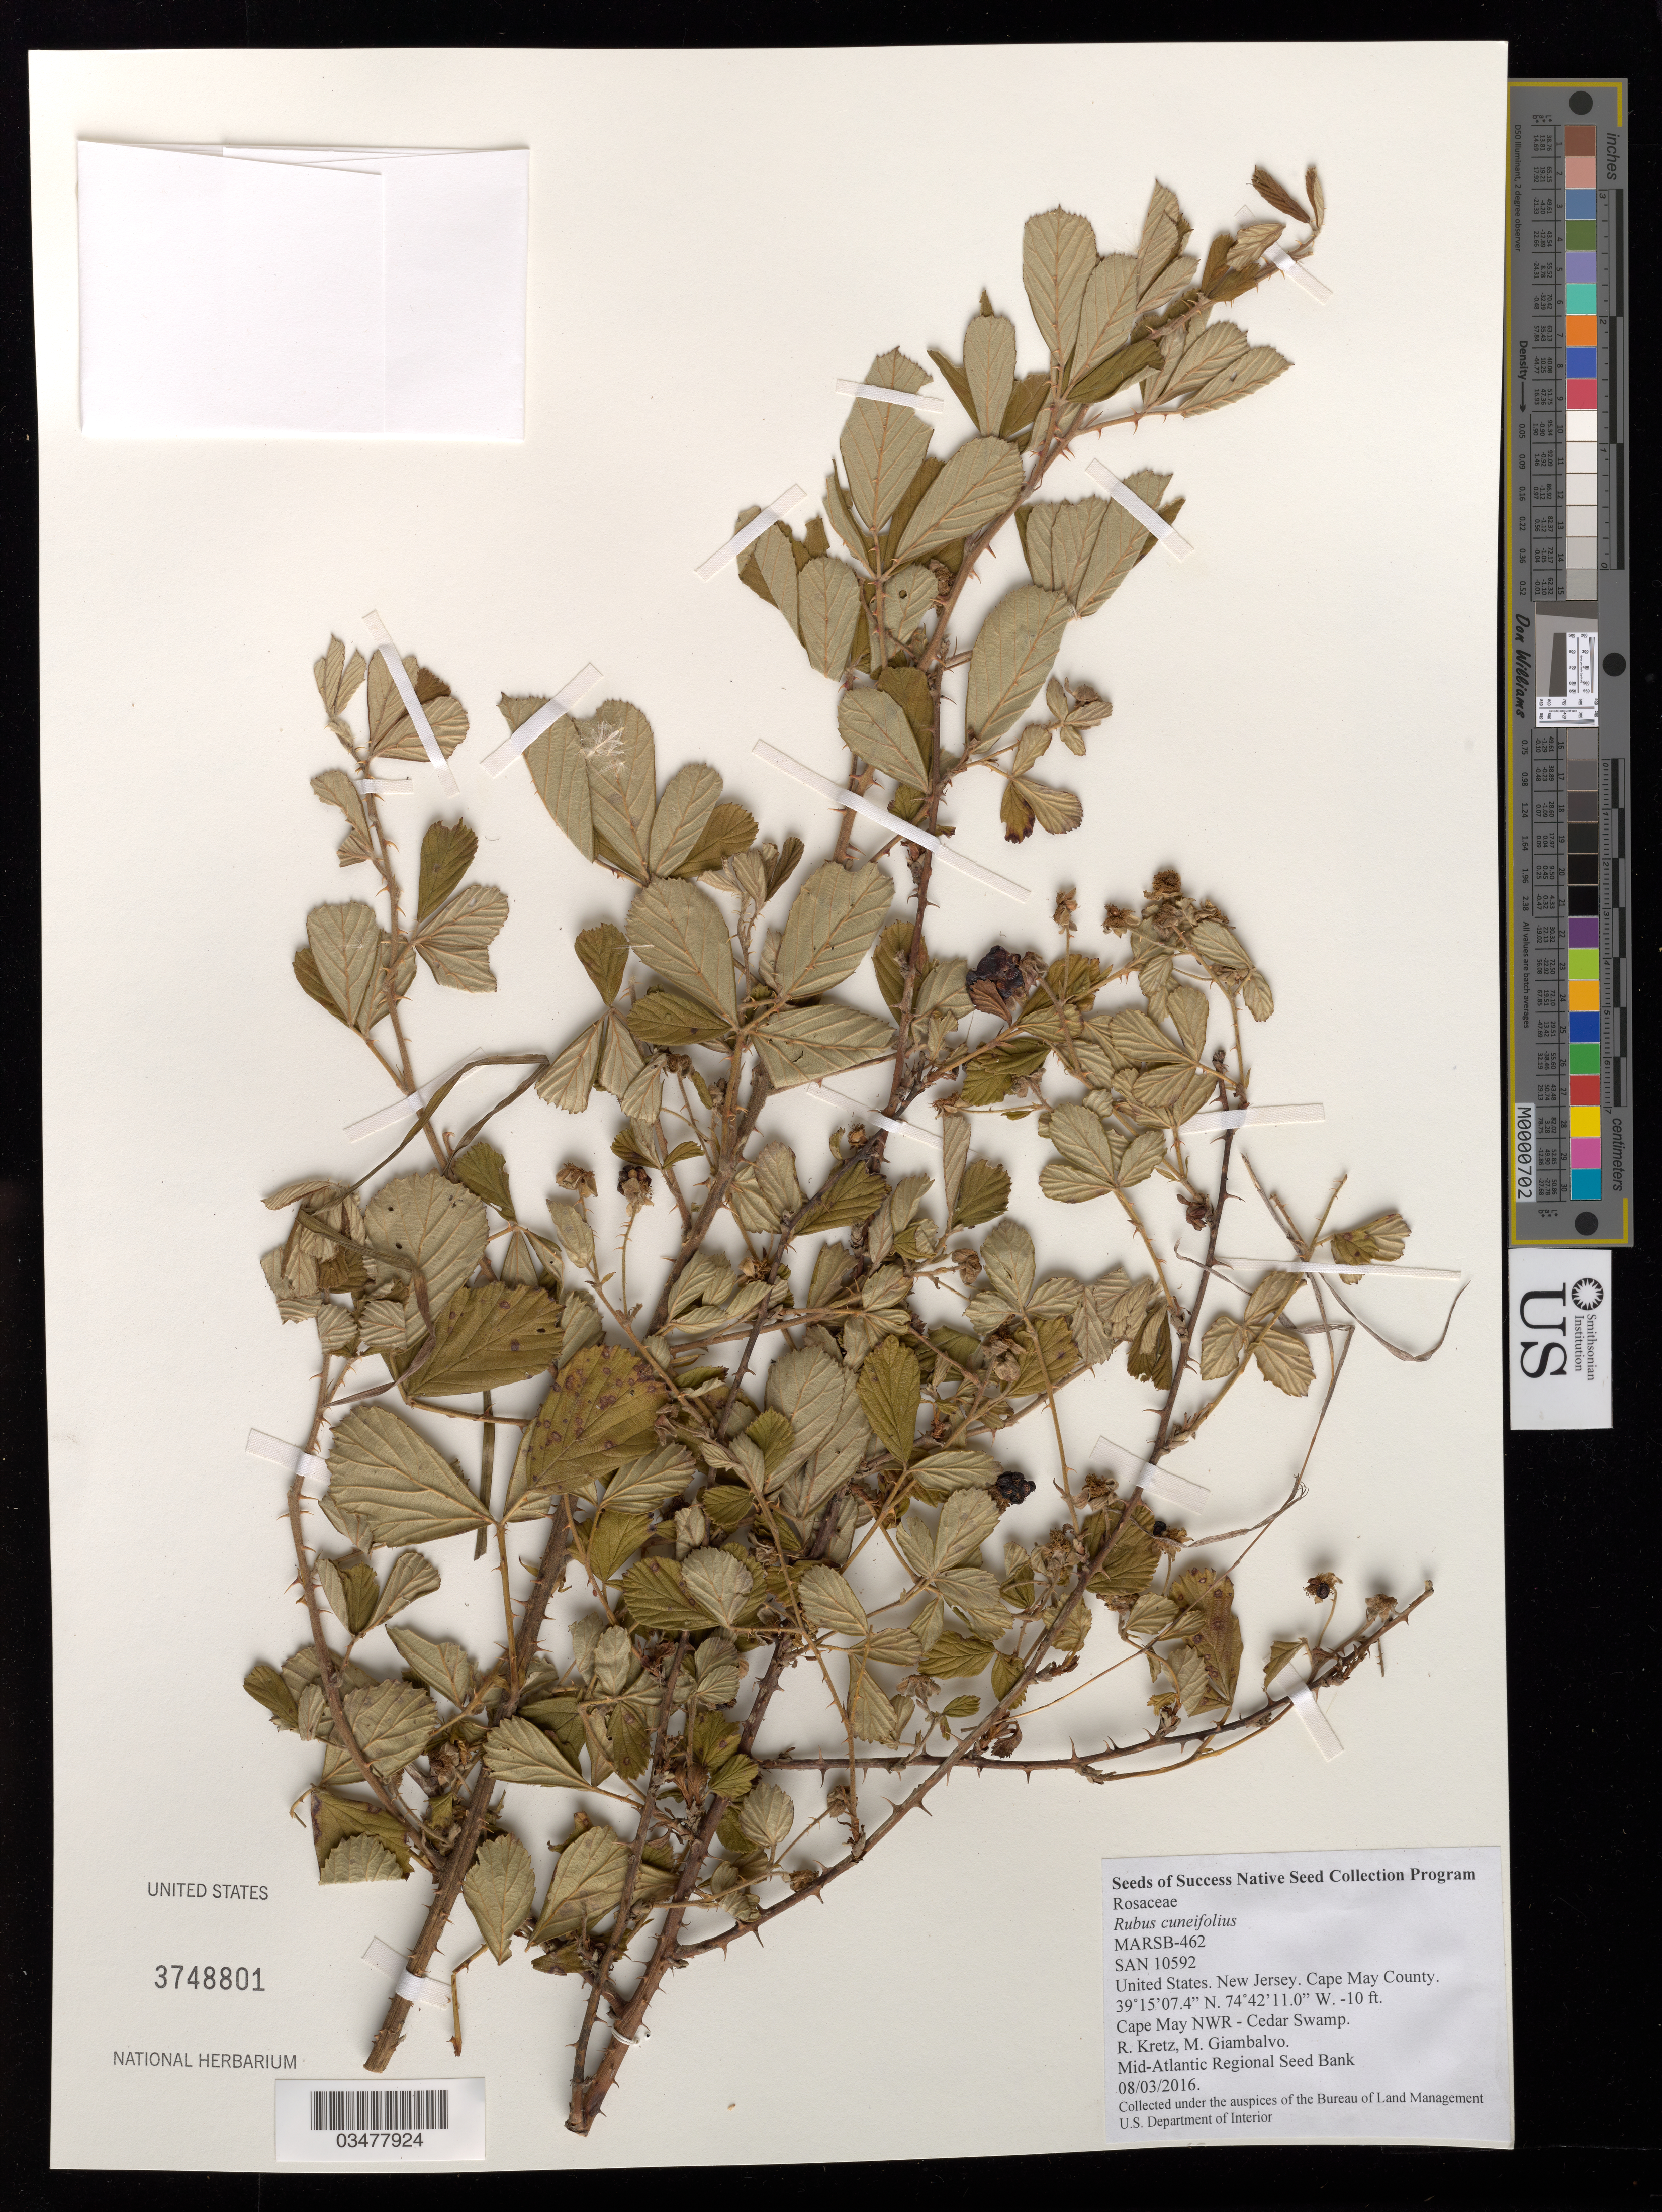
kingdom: Plantae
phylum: Tracheophyta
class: Magnoliopsida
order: Rosales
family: Rosaceae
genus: Rubus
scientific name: Rubus cuneifolius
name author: Pursh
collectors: R. Kretz & M. Giambalvo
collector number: MARSB-462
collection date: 2016-08-03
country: United States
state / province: New Jersey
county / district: Cape May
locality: Cape May National Wildlife Refuge, Cedar Swamp Division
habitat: old field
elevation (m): -3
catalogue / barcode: US 3748801